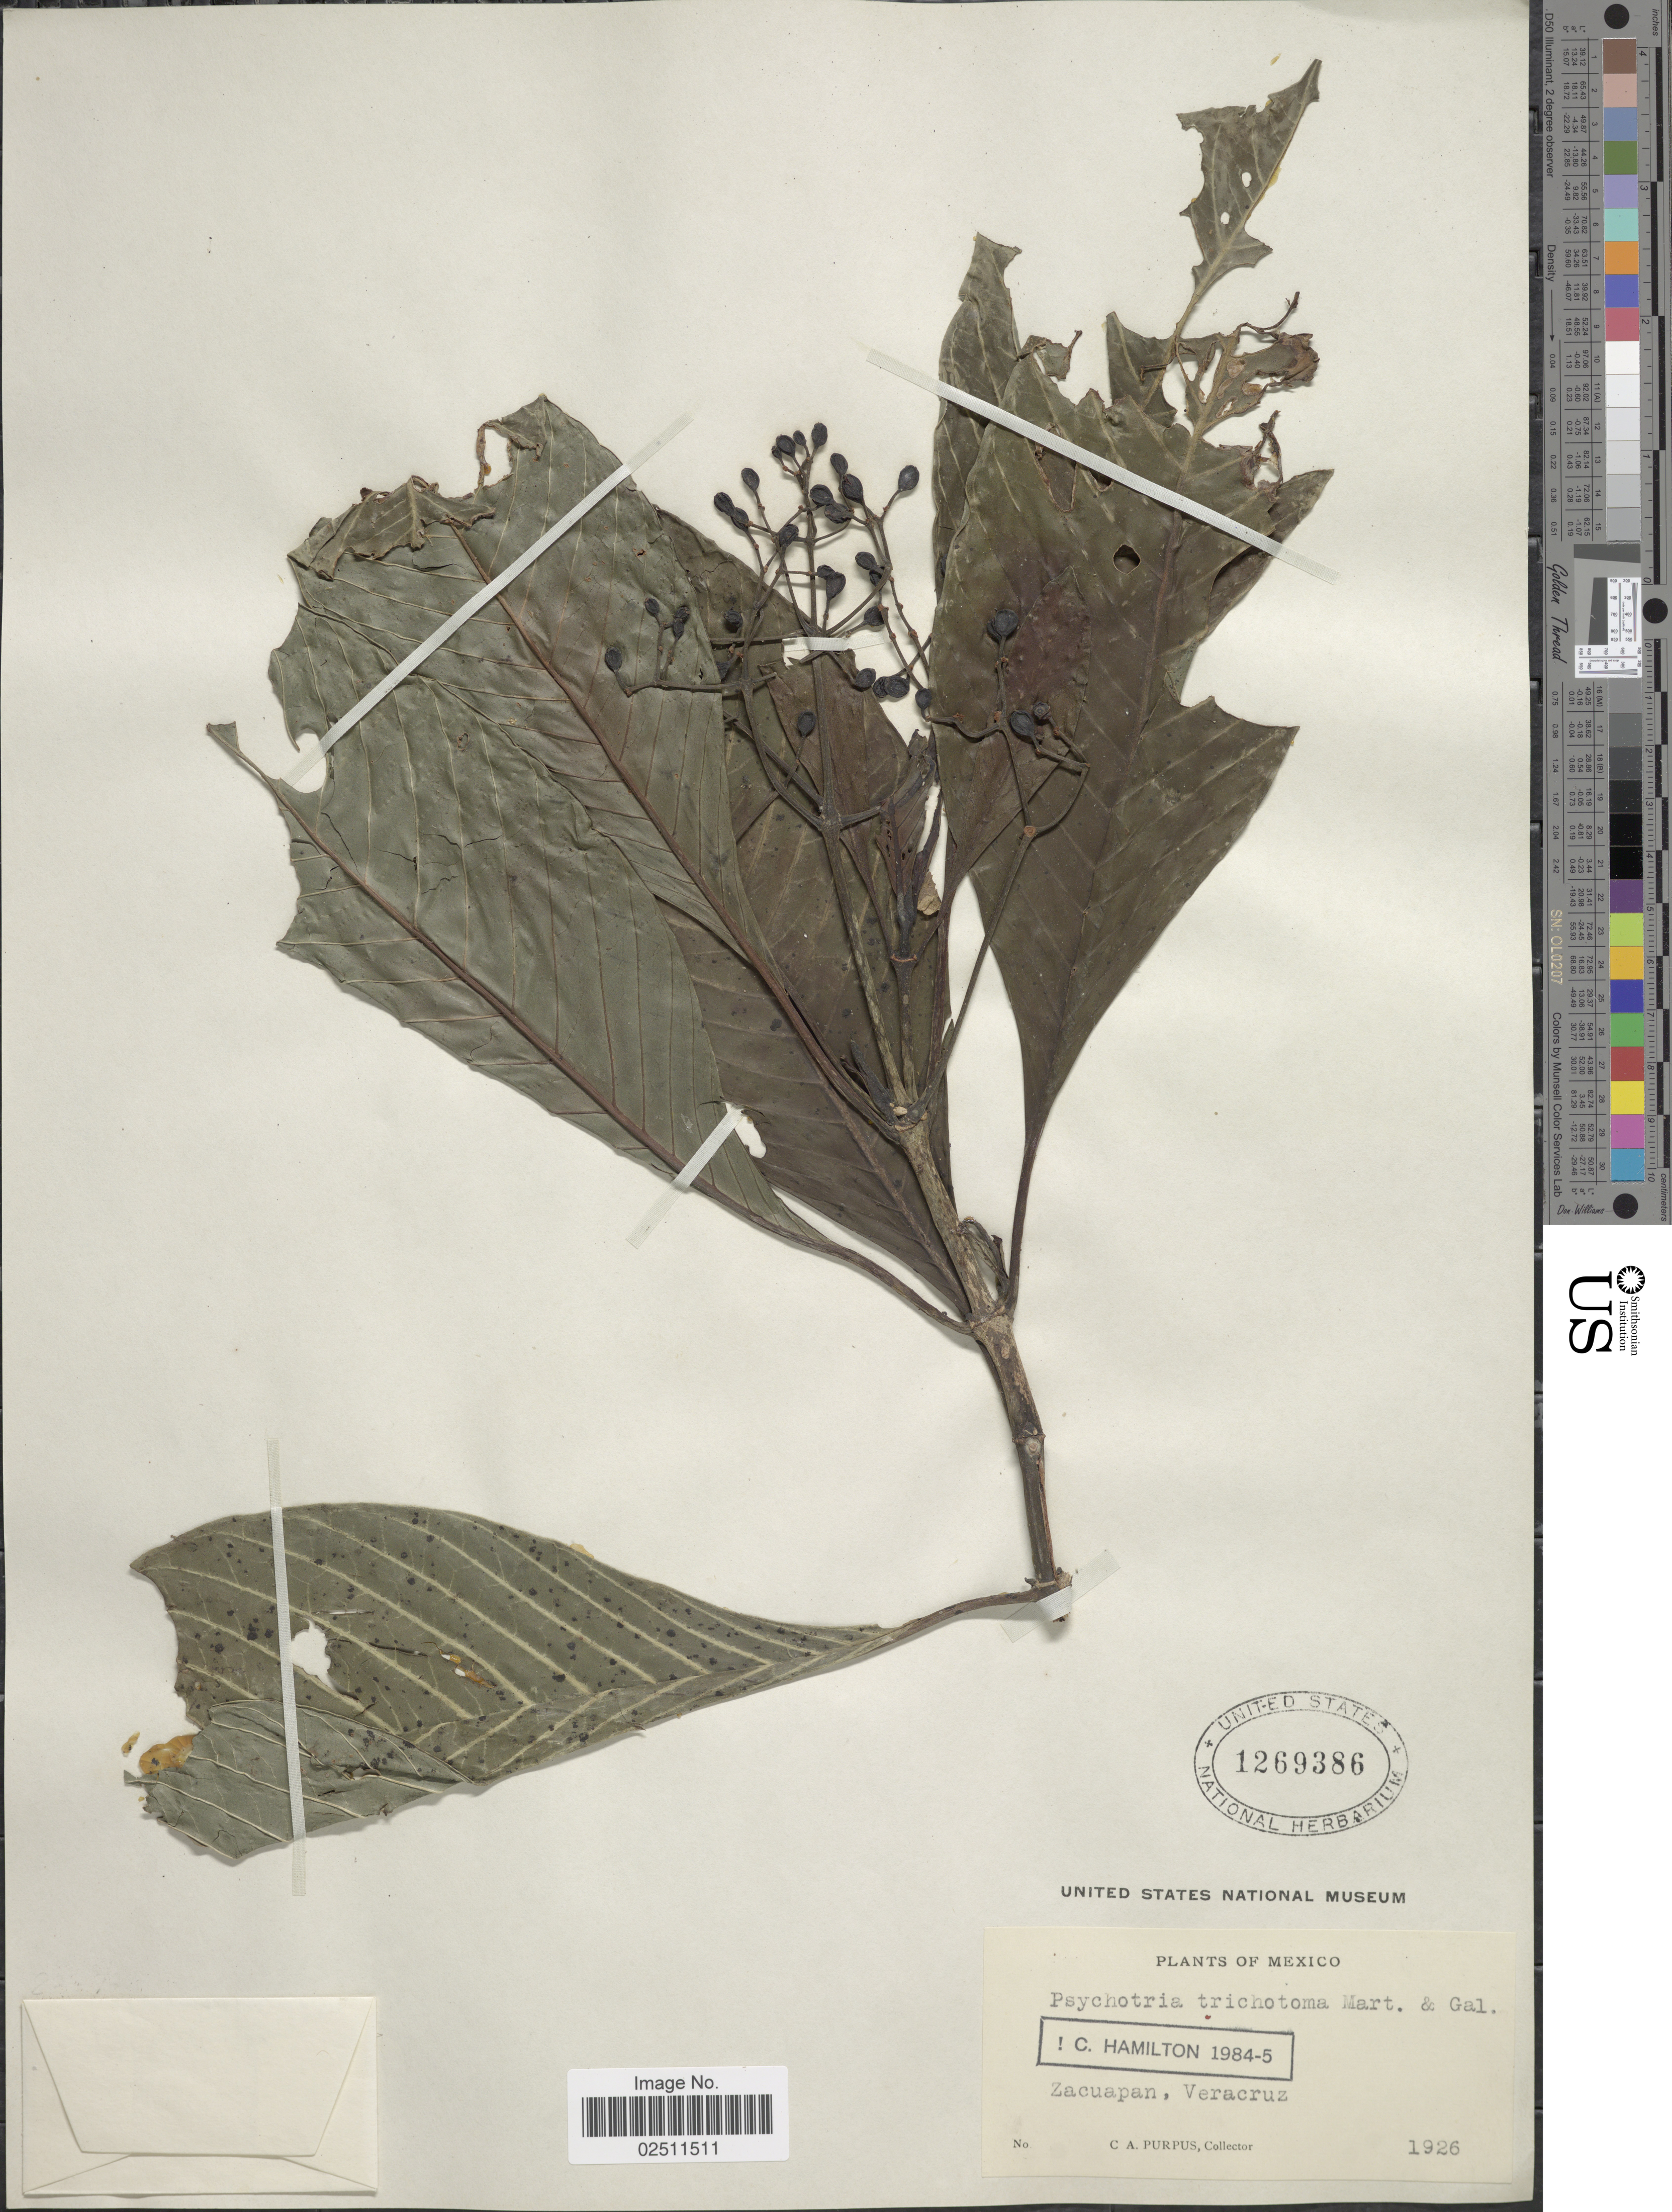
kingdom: Plantae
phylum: Tracheophyta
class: Magnoliopsida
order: Gentianales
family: Rubiaceae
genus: Psychotria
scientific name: Psychotria trichotoma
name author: M. Martens & Galeotti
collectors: C. A. Purpus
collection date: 1926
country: Mexico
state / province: Veracruz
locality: Zacuapan, Veracruz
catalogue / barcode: US 1269386